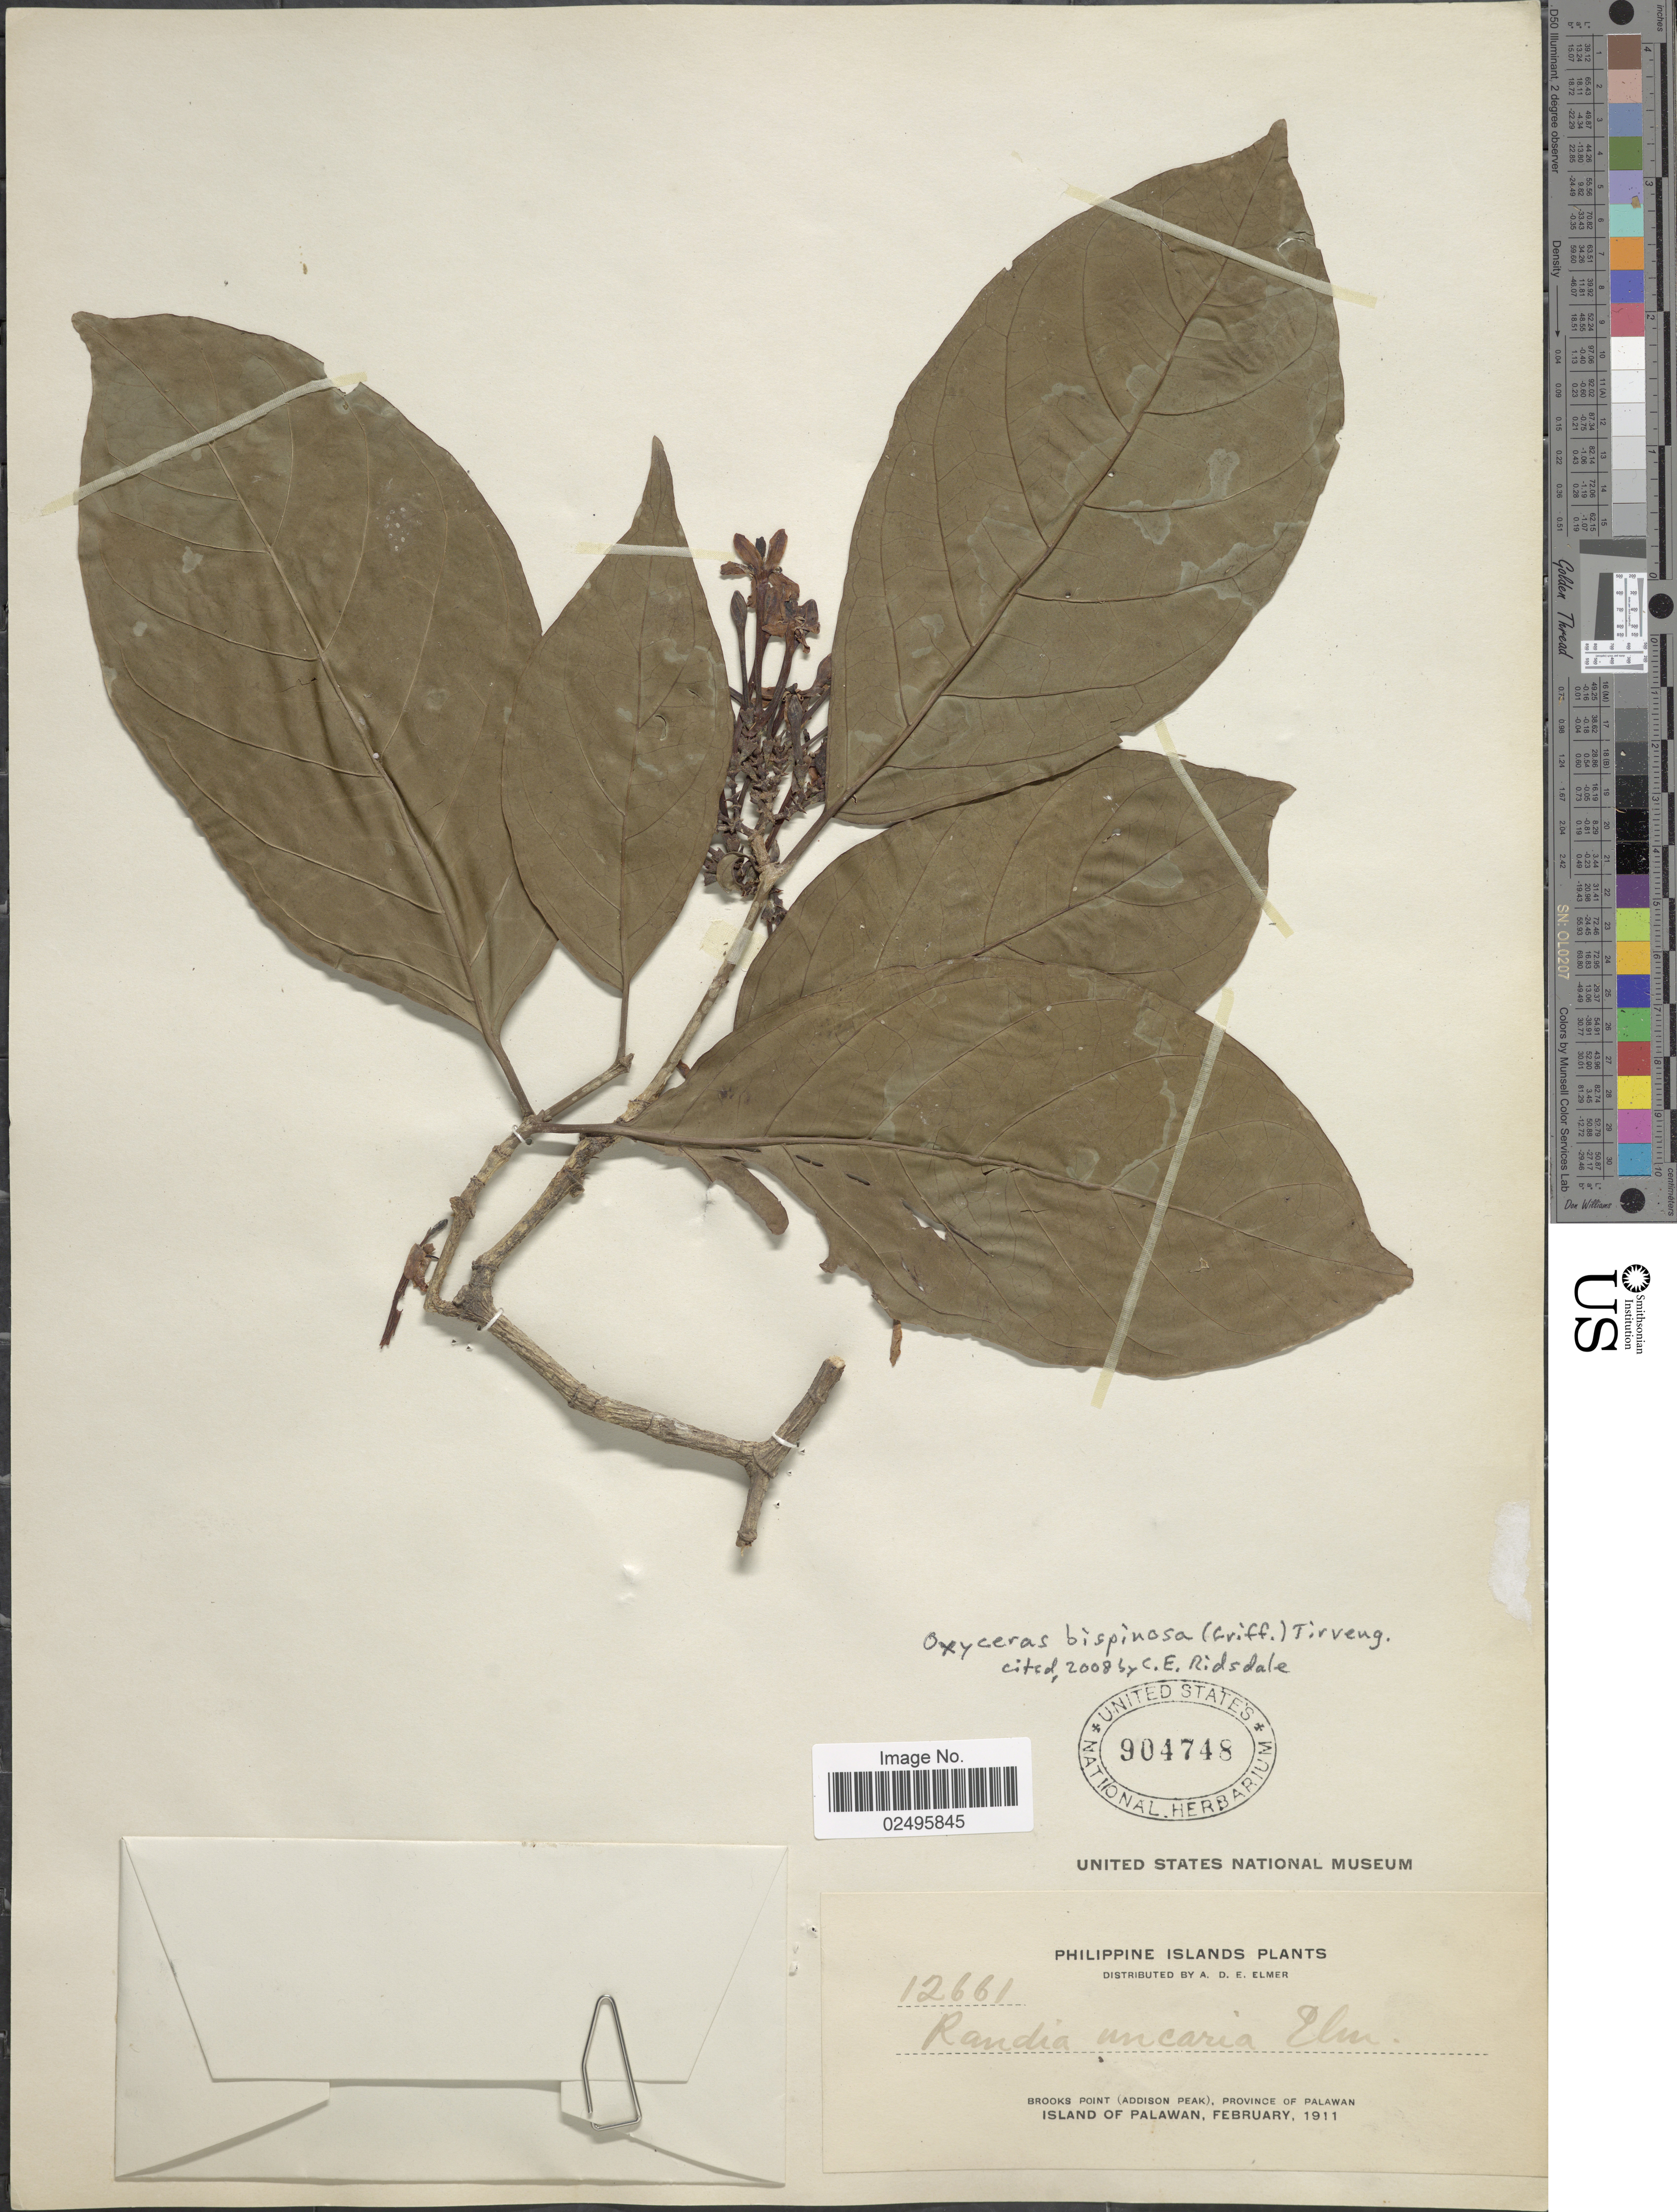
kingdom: Plantae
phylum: Tracheophyta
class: Magnoliopsida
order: Gentianales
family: Rubiaceae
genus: Oxyceros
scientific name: Oxyceros bispinosa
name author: (Griff.) Tirveng.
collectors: A. D. E. Elmer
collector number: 12661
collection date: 1911-02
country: Philippines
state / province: Mimaropa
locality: Brooks Point (Addison Peak) Province of Palawan. Island of Palawan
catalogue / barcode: US 904748